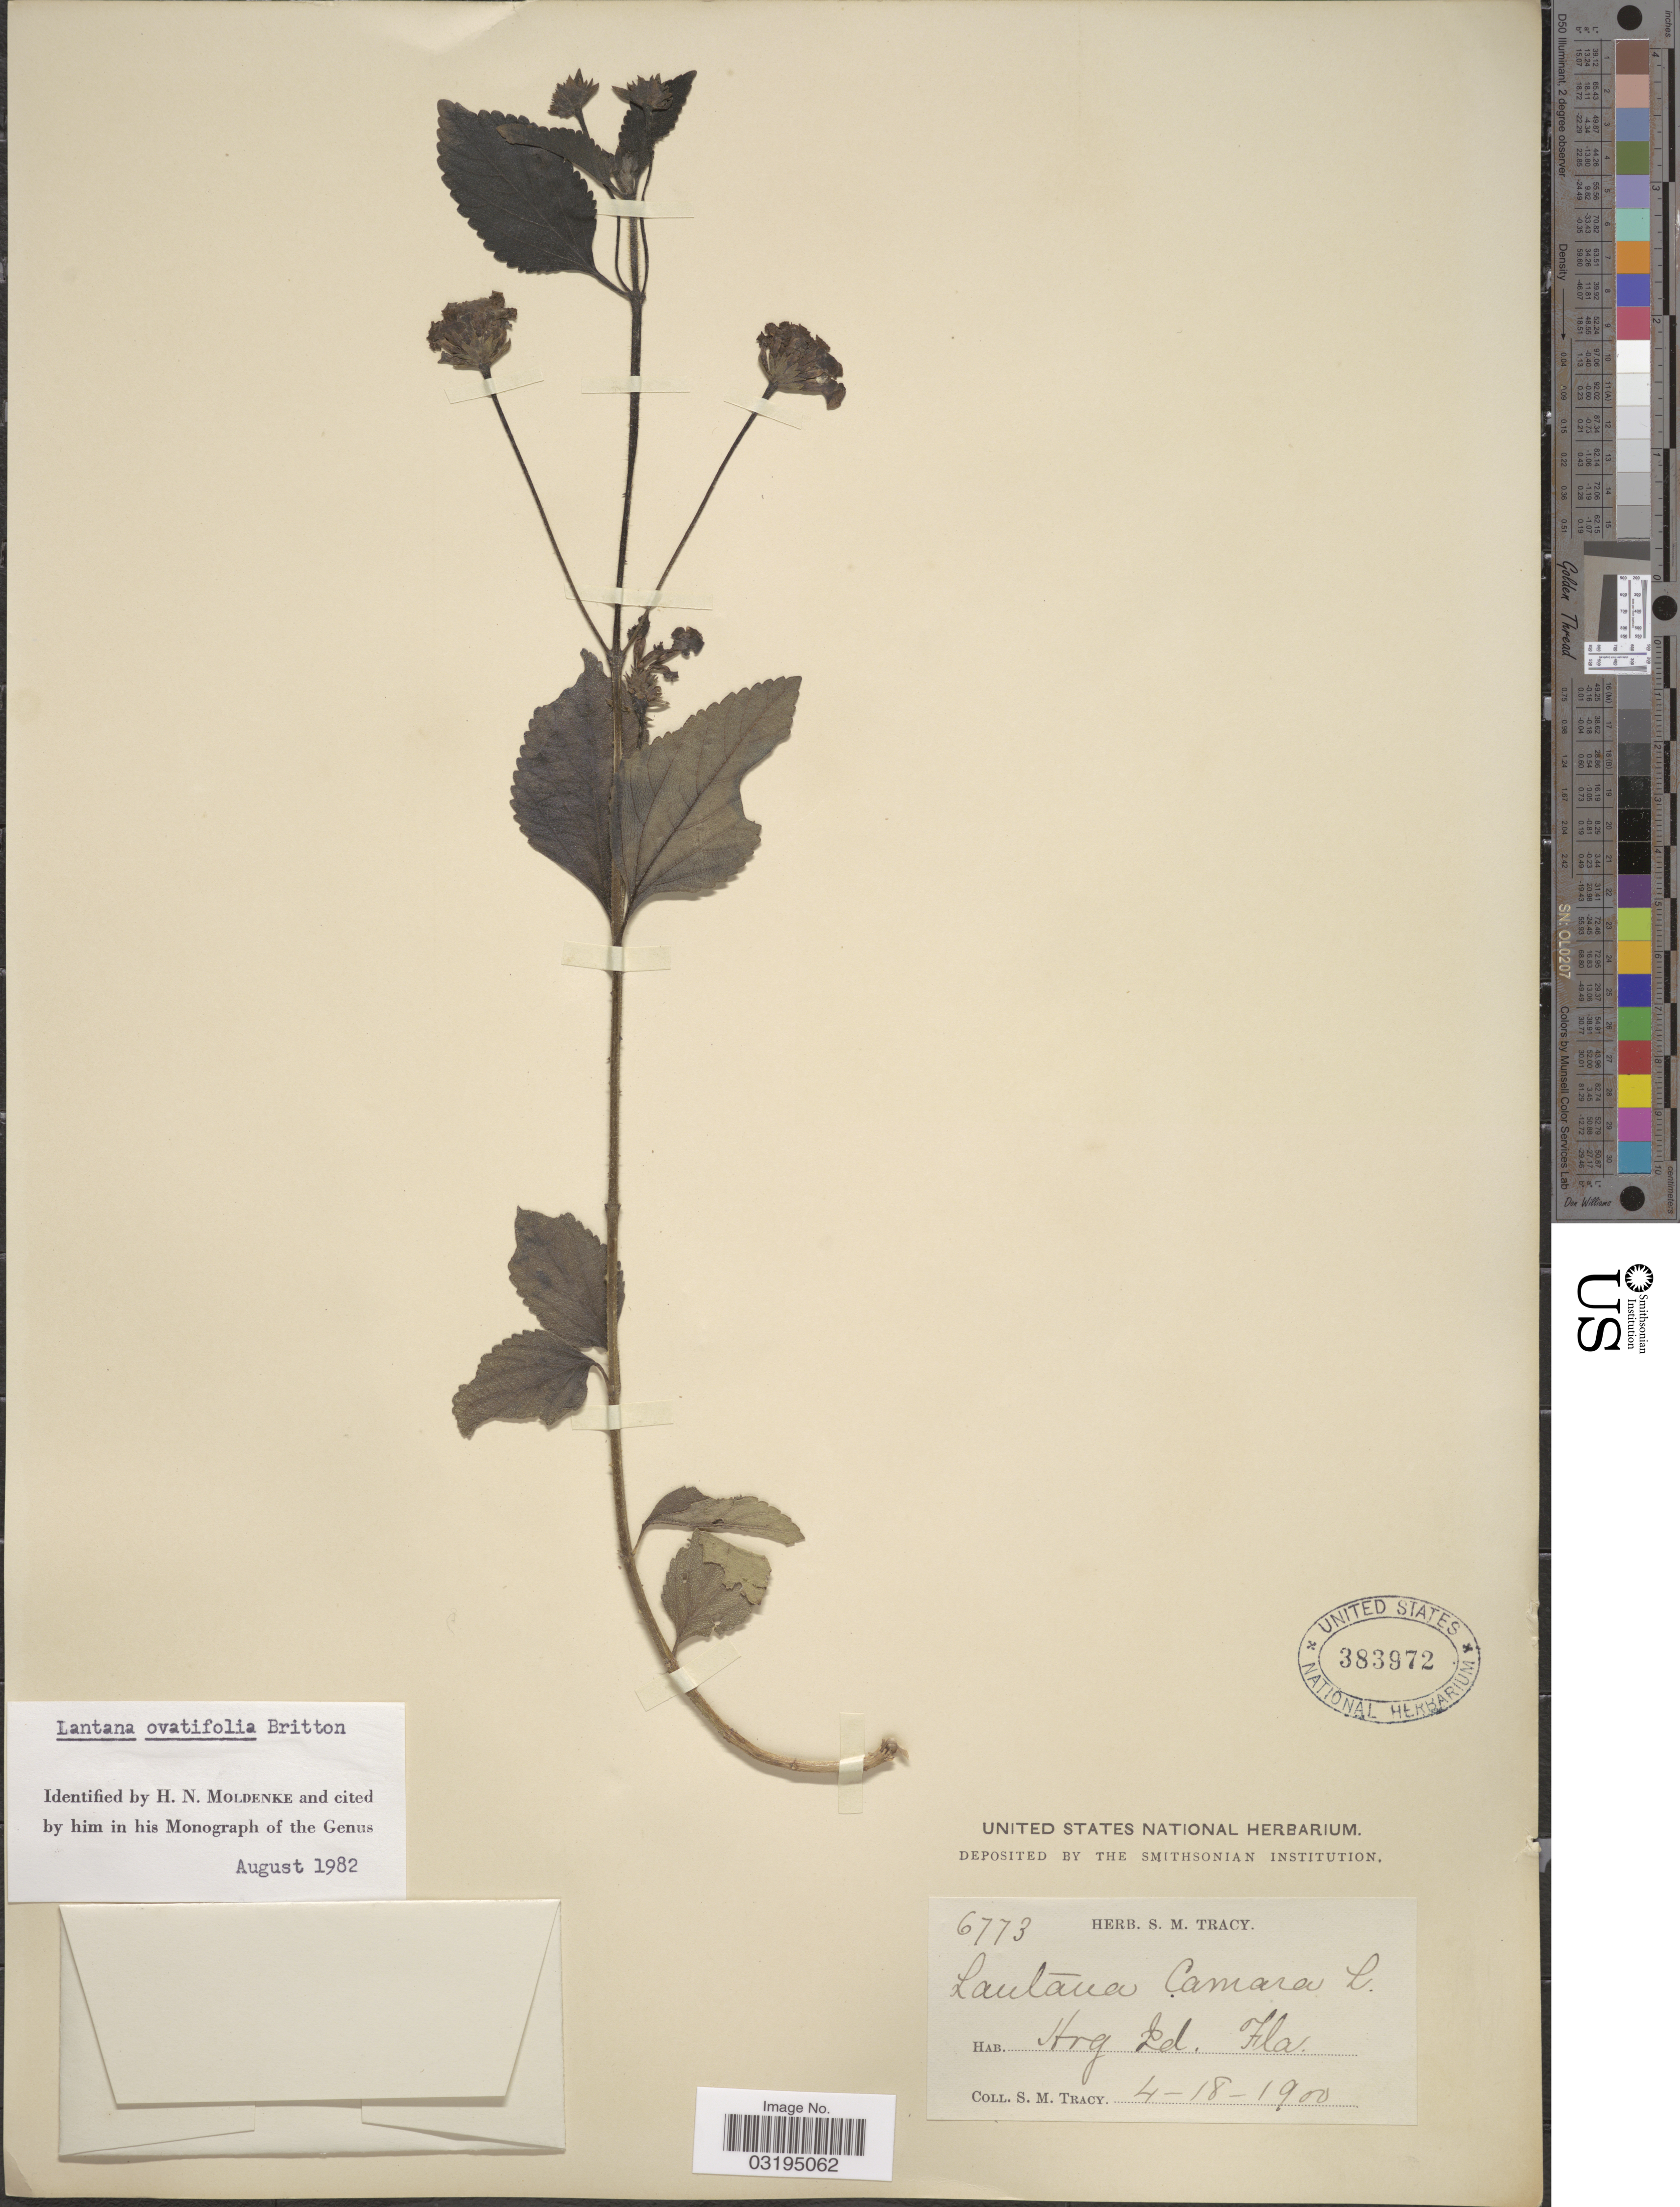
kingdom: Plantae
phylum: Tracheophyta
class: Magnoliopsida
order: Lamiales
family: Verbenaceae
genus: Lantana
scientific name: Lantana ovatifolia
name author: Britton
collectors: S. M. Tracy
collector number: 6773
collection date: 1900-04-18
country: United States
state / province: Florida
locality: Hog Id.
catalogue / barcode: US 383972